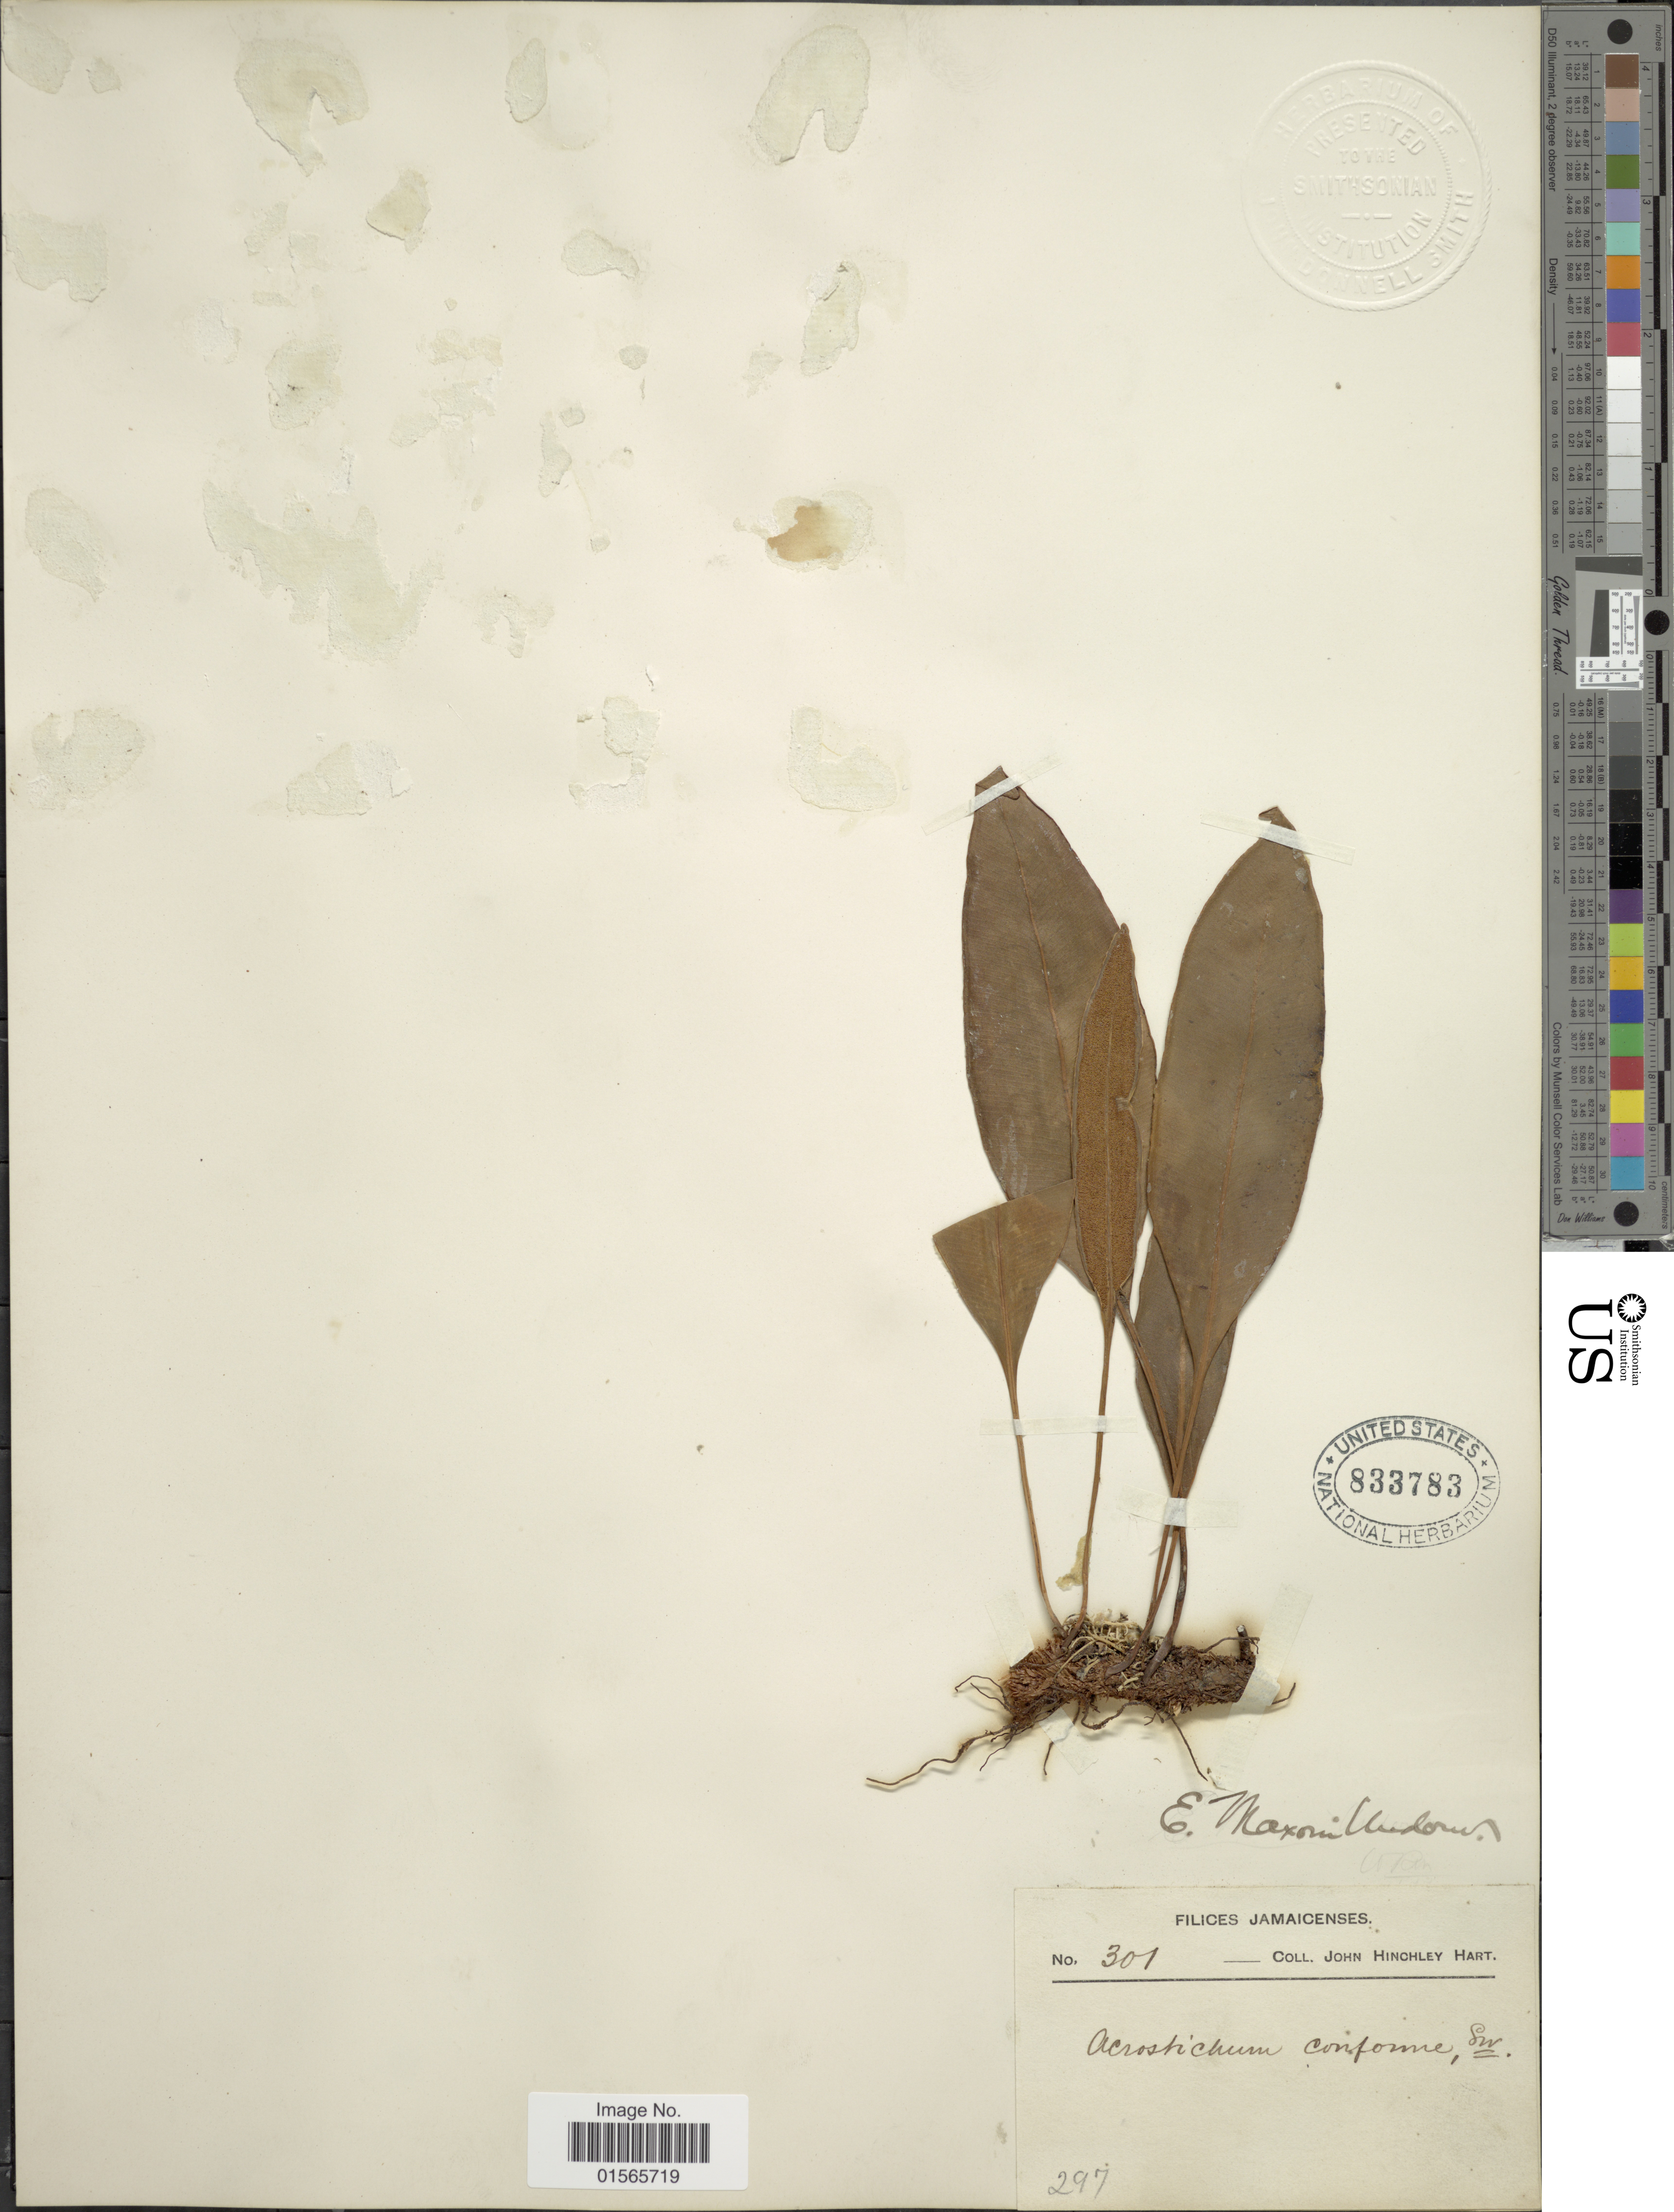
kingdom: Plantae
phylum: Tracheophyta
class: Polypodiopsida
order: Polypodiales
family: Dryopteridaceae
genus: Elaphoglossum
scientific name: Elaphoglossum maxonii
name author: Underw. ex C.V. Morton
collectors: J. H. Hart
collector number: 301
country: Jamaica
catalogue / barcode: US 833783